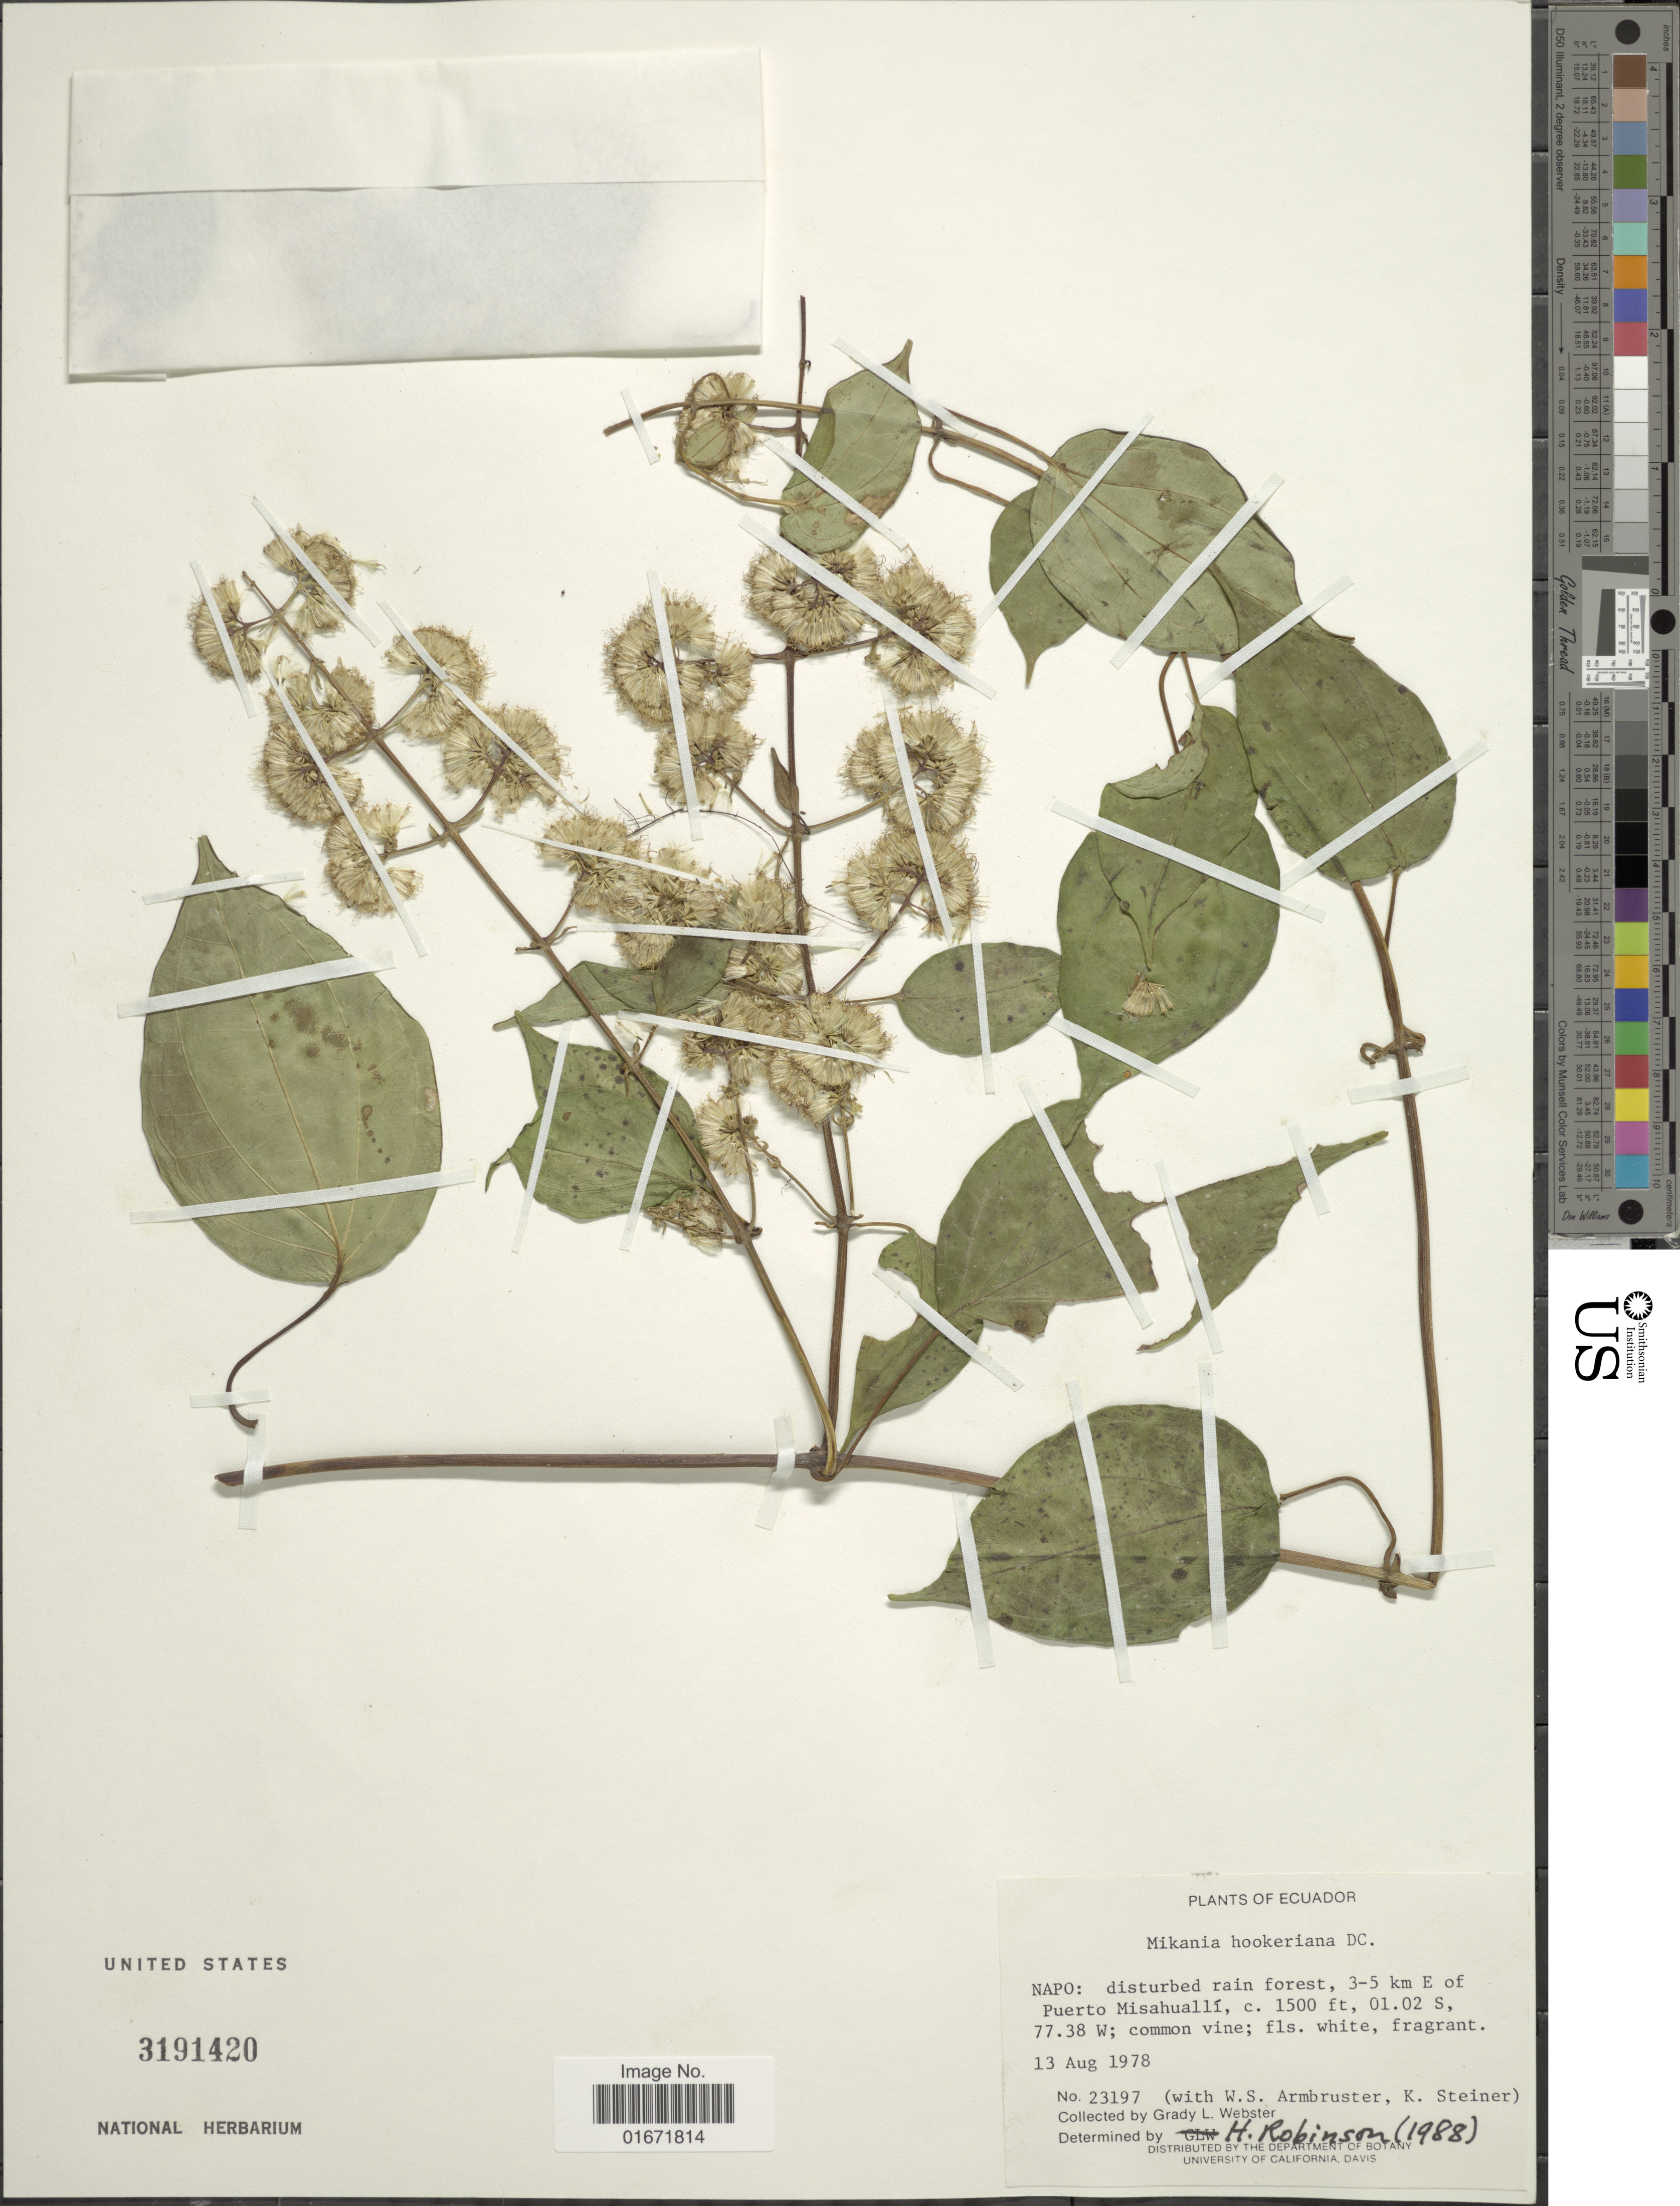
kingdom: Plantae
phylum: Tracheophyta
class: Magnoliopsida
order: Asterales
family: Asteraceae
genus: Mikania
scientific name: Mikania hookeriana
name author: DC.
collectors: G. L. Webster, W. S. Armbruster & K. Steiner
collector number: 23197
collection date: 1978-08-13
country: Ecuador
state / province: Napo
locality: Napo: disturbed rain forest, 3-5 km E of Puerto Misahuallí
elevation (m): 457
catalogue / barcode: US 3191420